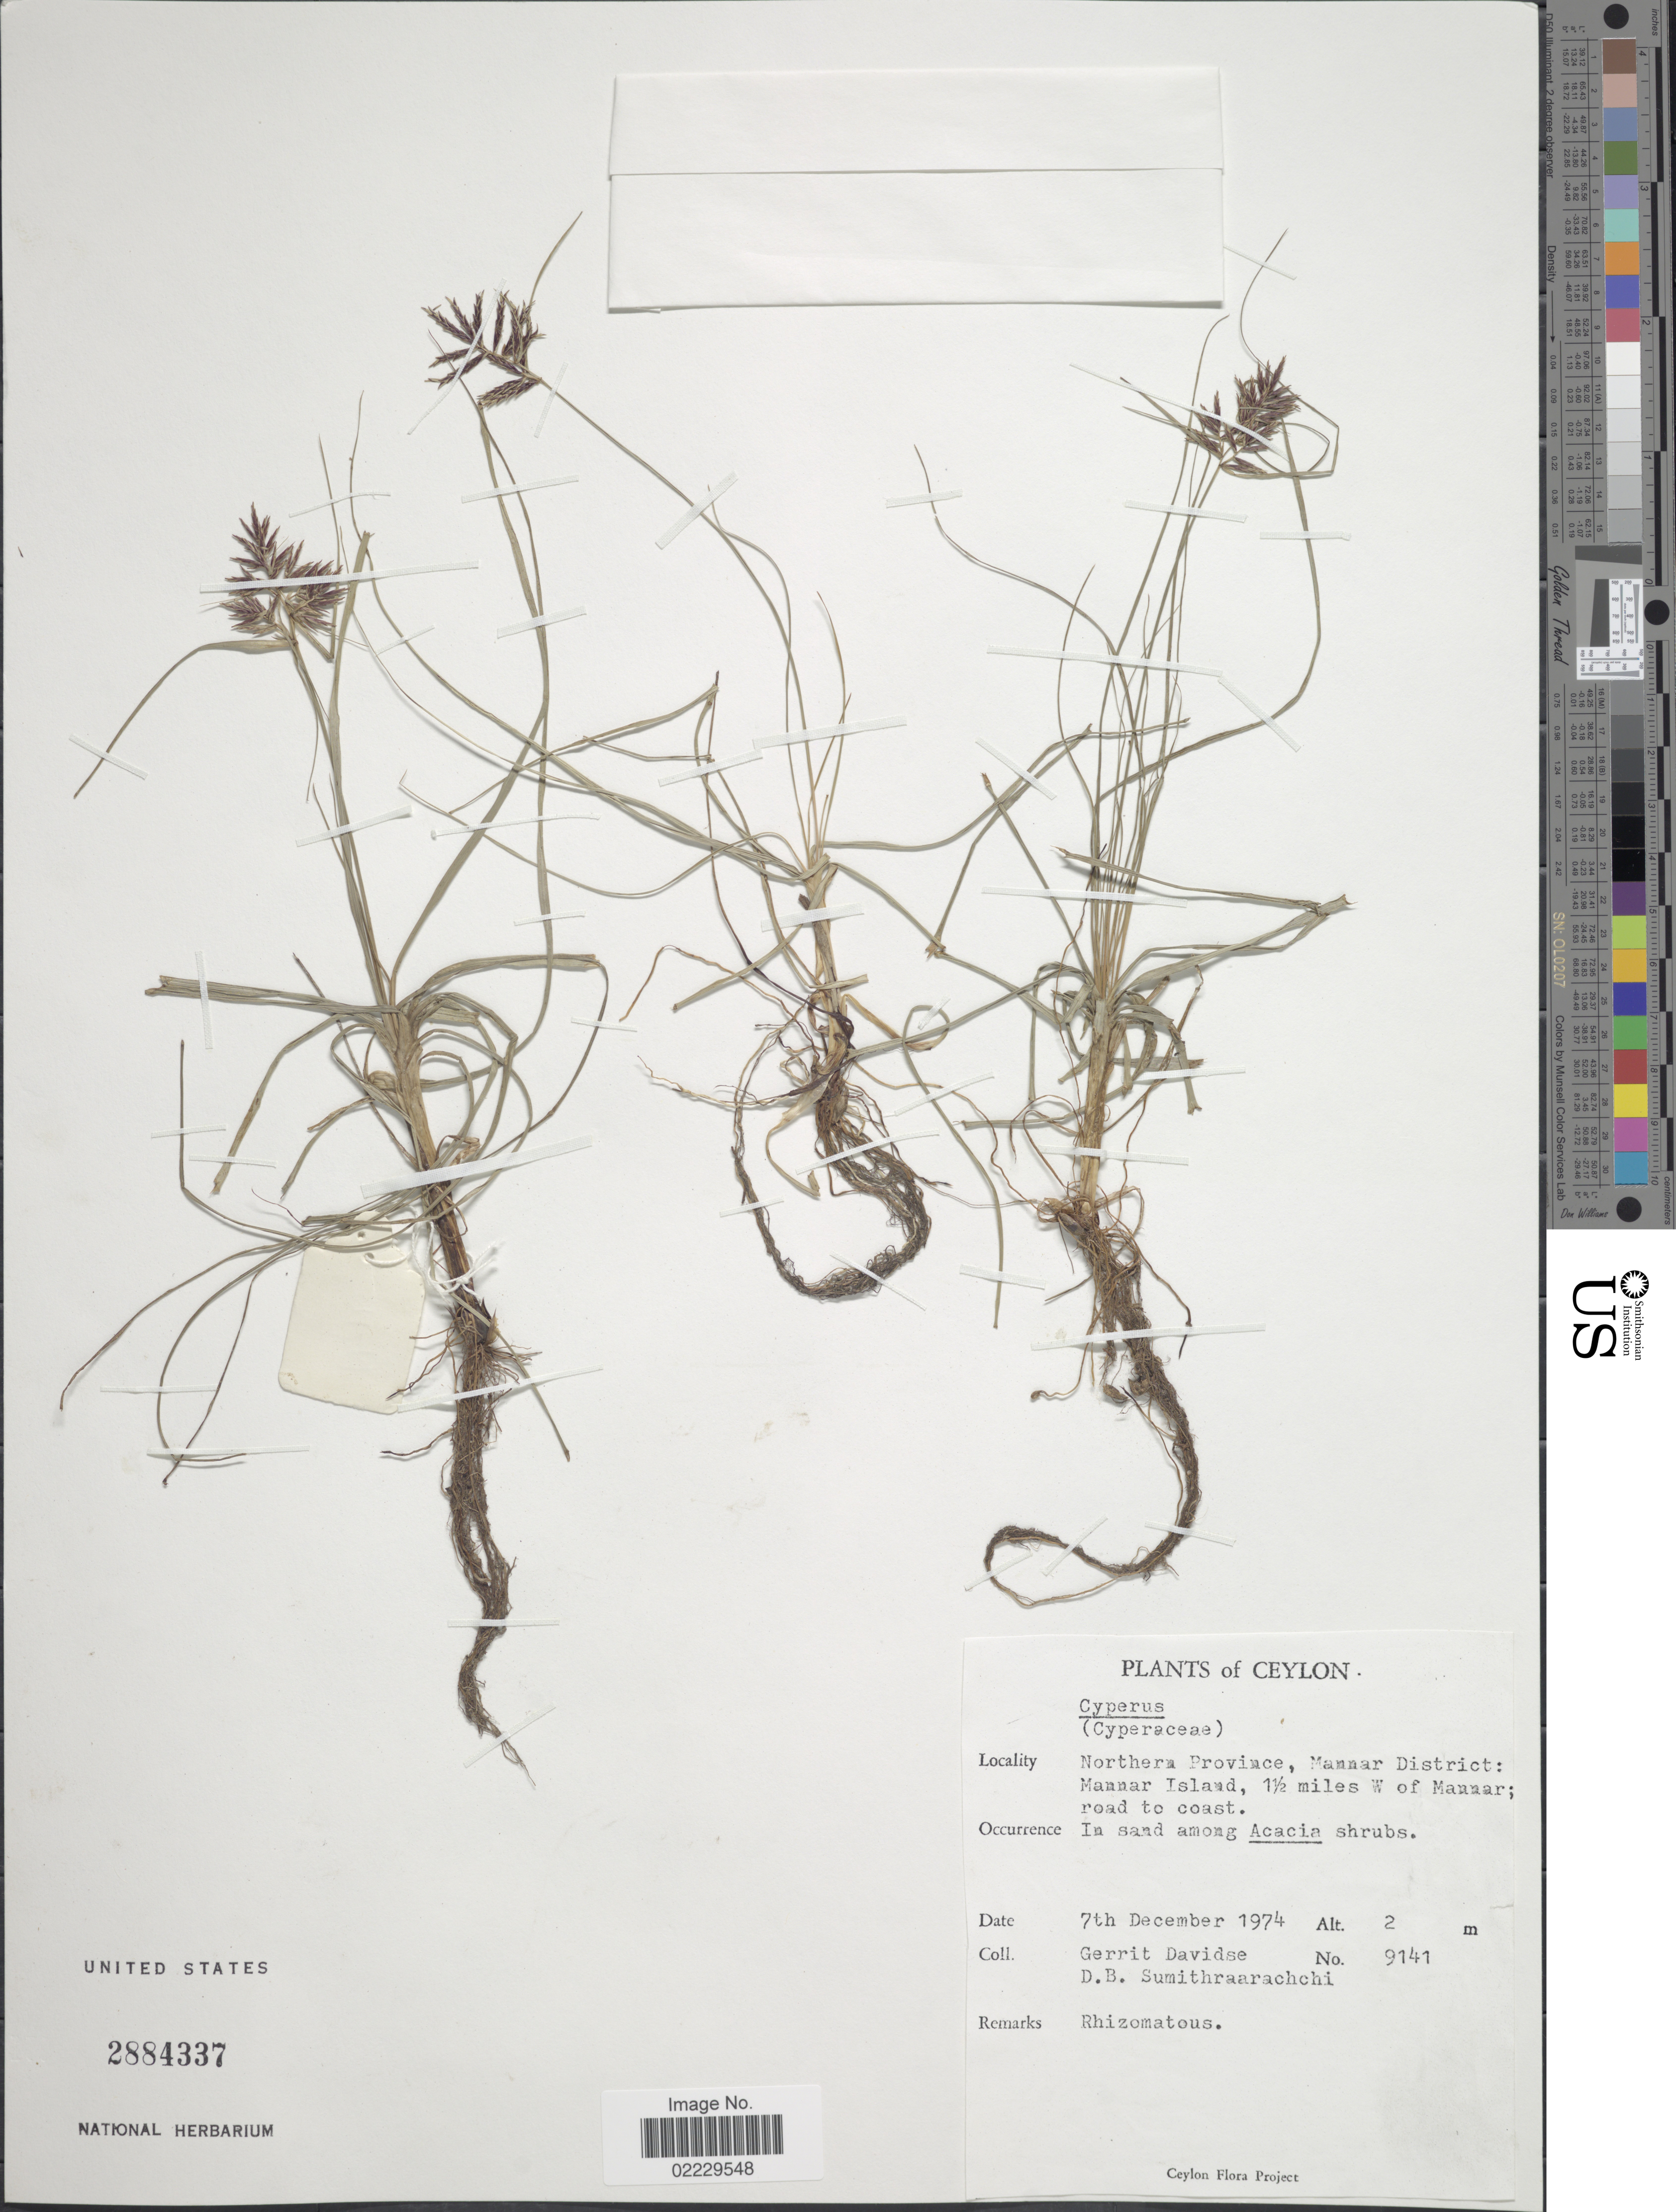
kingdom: Plantae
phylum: Tracheophyta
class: Liliopsida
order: Poales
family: Cyperaceae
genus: Cyperus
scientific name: Cyperus bulbosus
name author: Vahl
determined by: Strong, Mark T., (BOT), Smithsonian Institution - National Museum of Natural History (UNITED STATES)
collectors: G. Davidse & D. B. Sumithraarachchi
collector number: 9141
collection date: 1974-12-07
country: Sri Lanka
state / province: Northern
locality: Mannar District: Mannar Island, 1½ miles W of Mannar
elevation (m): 2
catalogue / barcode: US 2884337